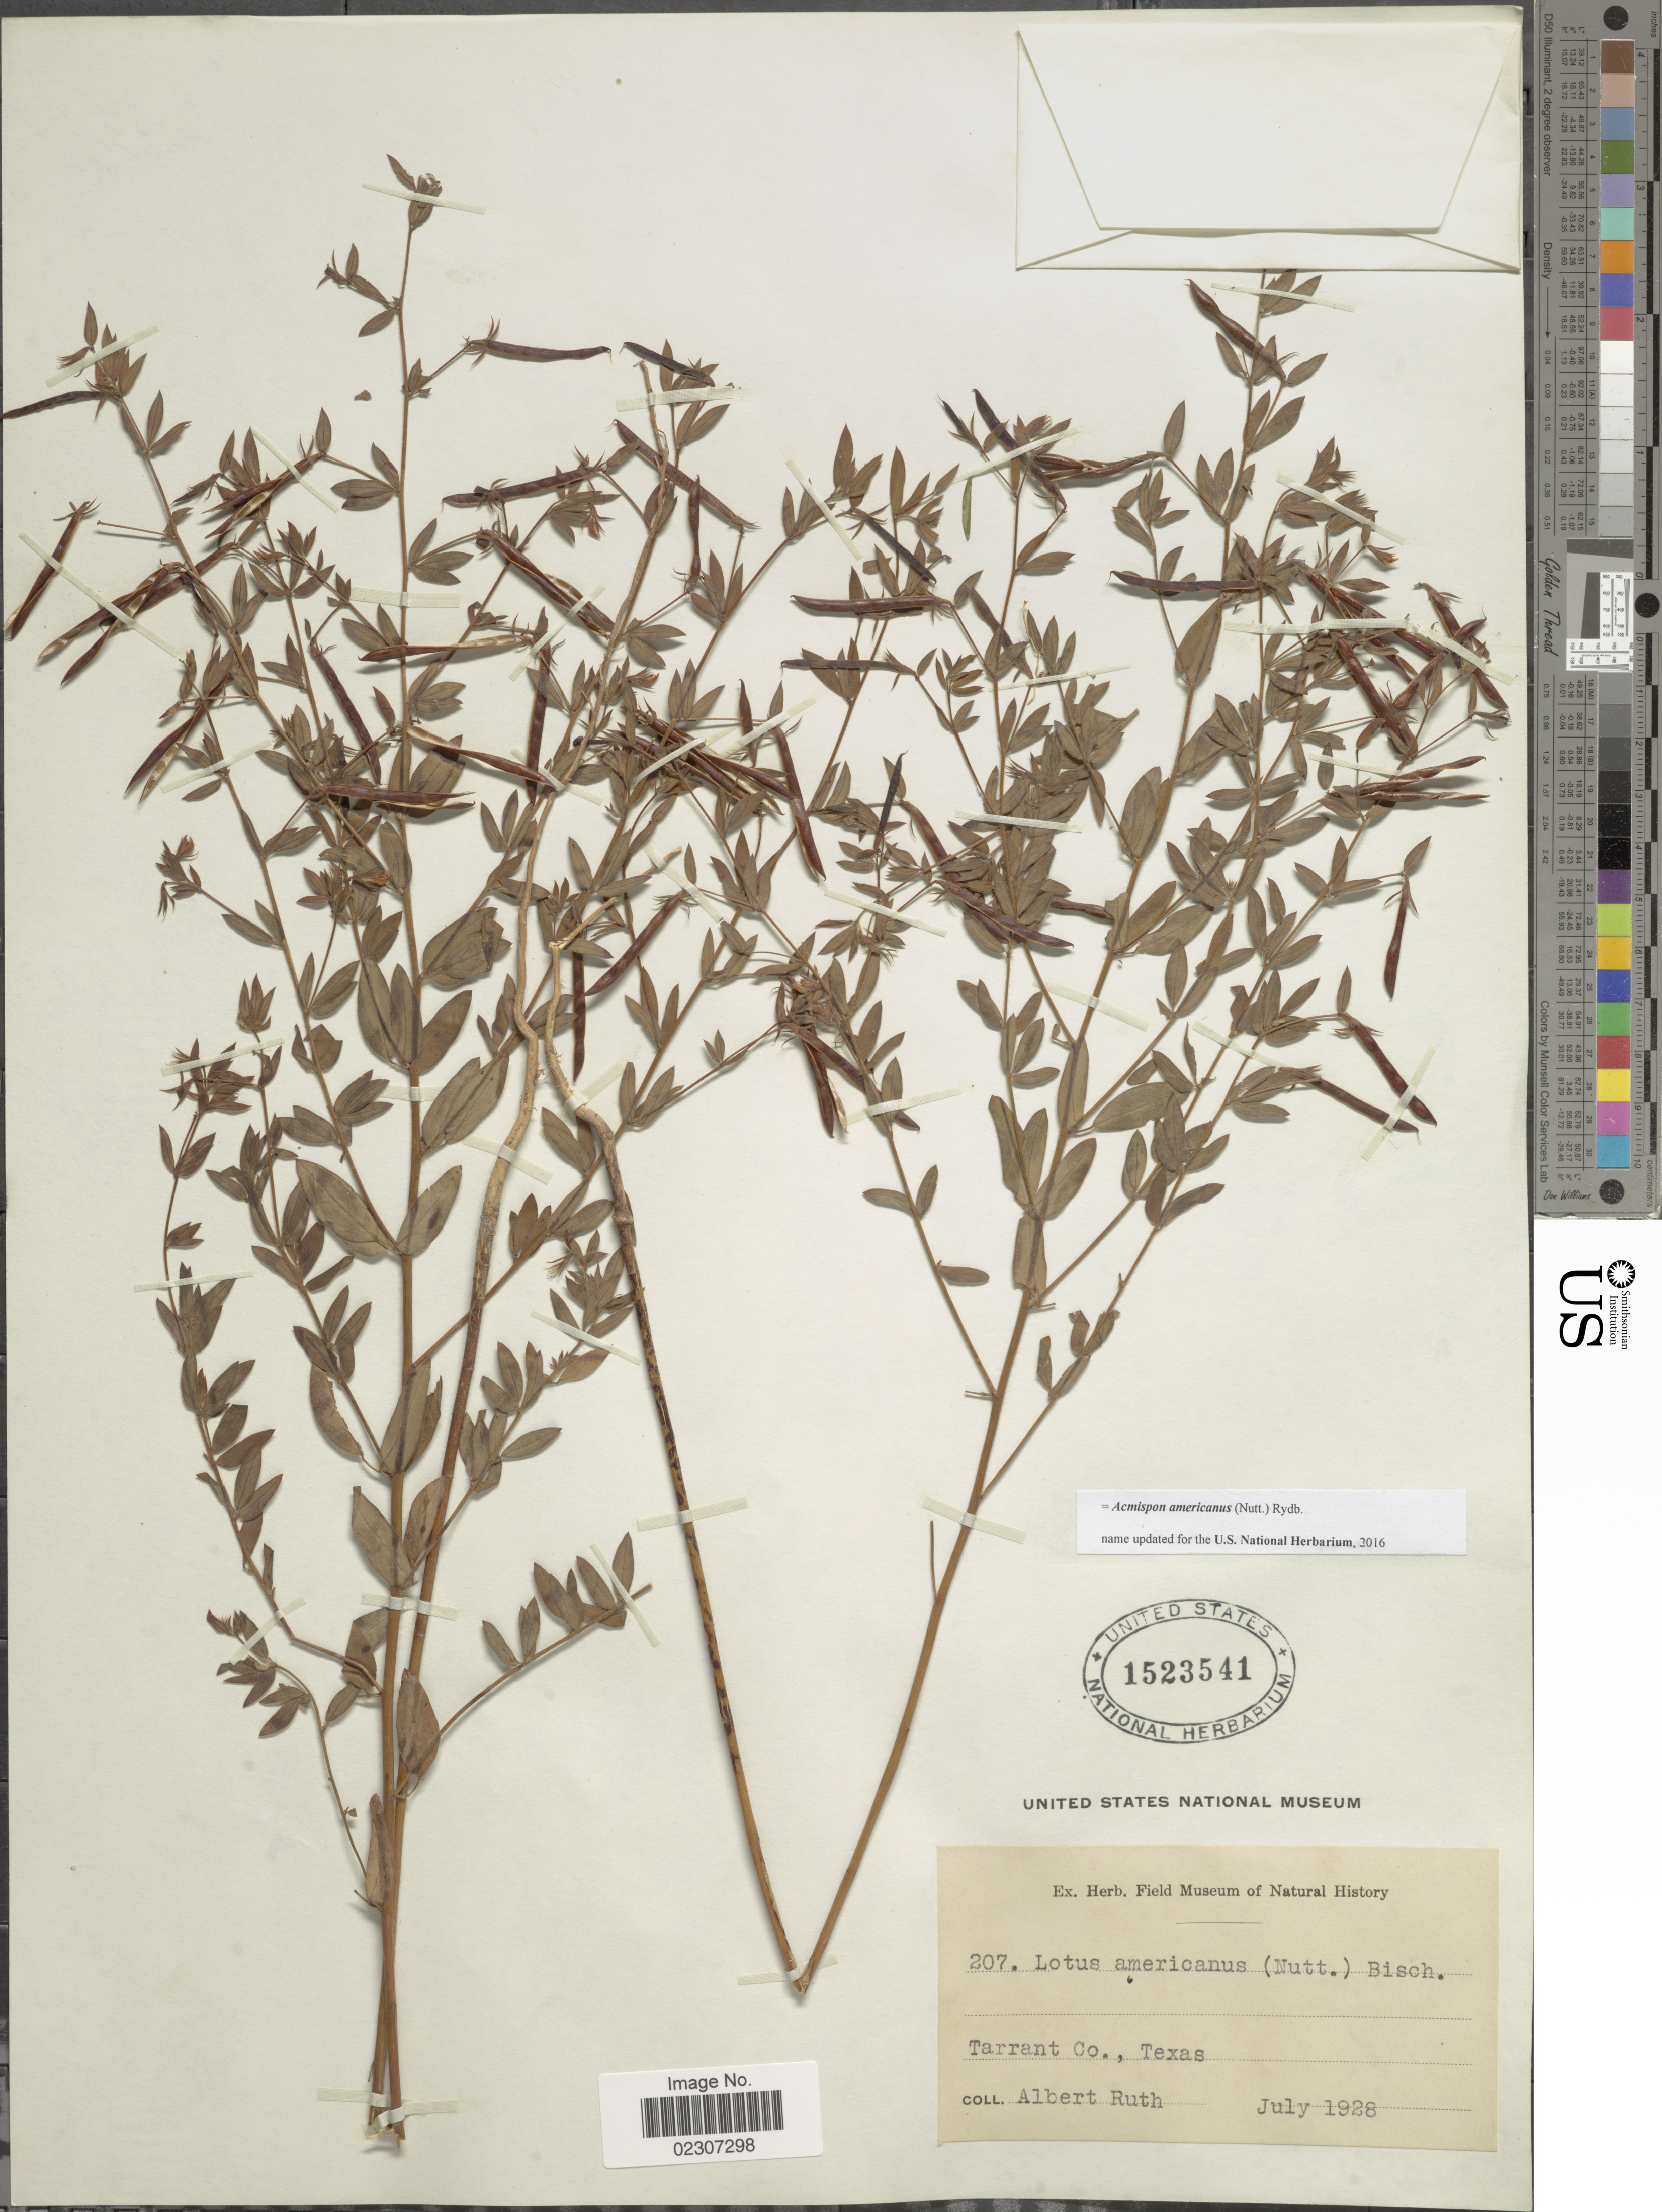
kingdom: Plantae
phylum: Tracheophyta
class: Magnoliopsida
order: Fabales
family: Fabaceae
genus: Acmispon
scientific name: Acmispon americanus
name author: (Nutt.) Rydb.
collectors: A. Ruth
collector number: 207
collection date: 1928-07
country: United States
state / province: Texas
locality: Tarrant Co, Texas.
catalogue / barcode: US 1523541